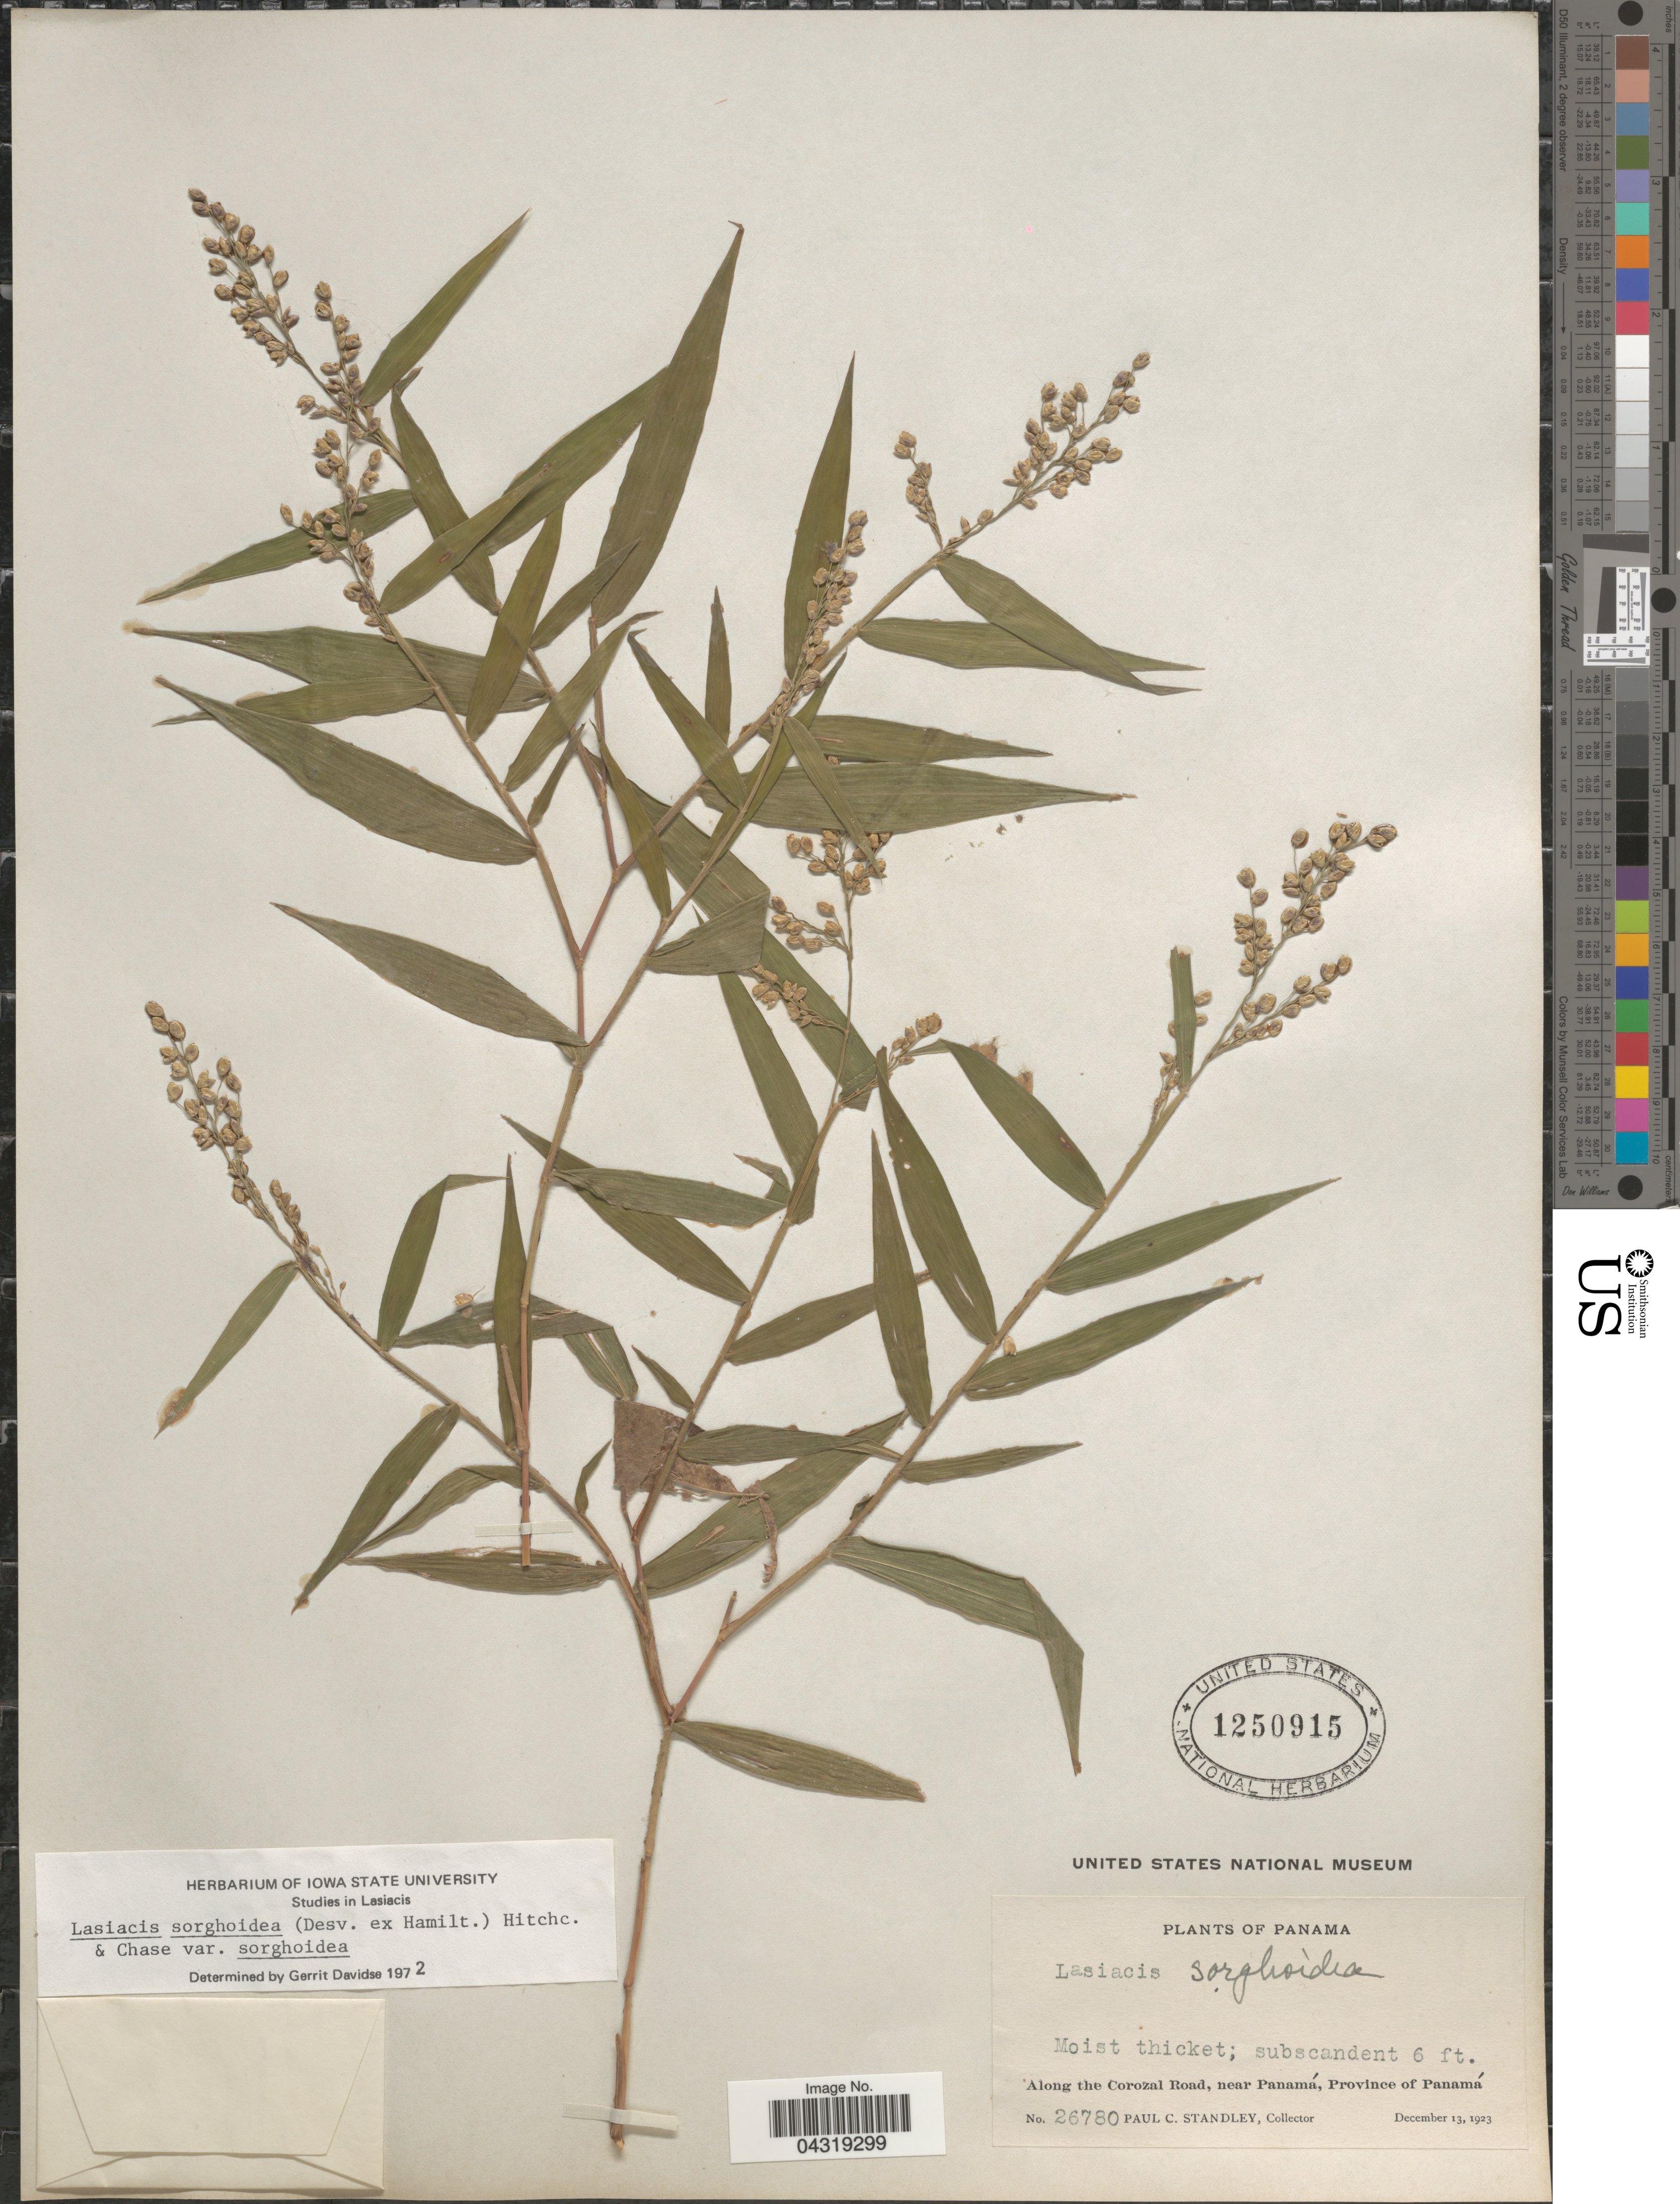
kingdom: Plantae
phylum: Tracheophyta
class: Liliopsida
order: Poales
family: Poaceae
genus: Lasiacis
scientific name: Lasiacis sorghoidea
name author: (Desv. ex Ham.) Hitchc. & Chase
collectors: P. C. Standley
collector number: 26780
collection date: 1923-12-13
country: Panama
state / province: Panamá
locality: Along the Corozal Road, near Panamá, Province of Panamá.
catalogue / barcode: US 1250915